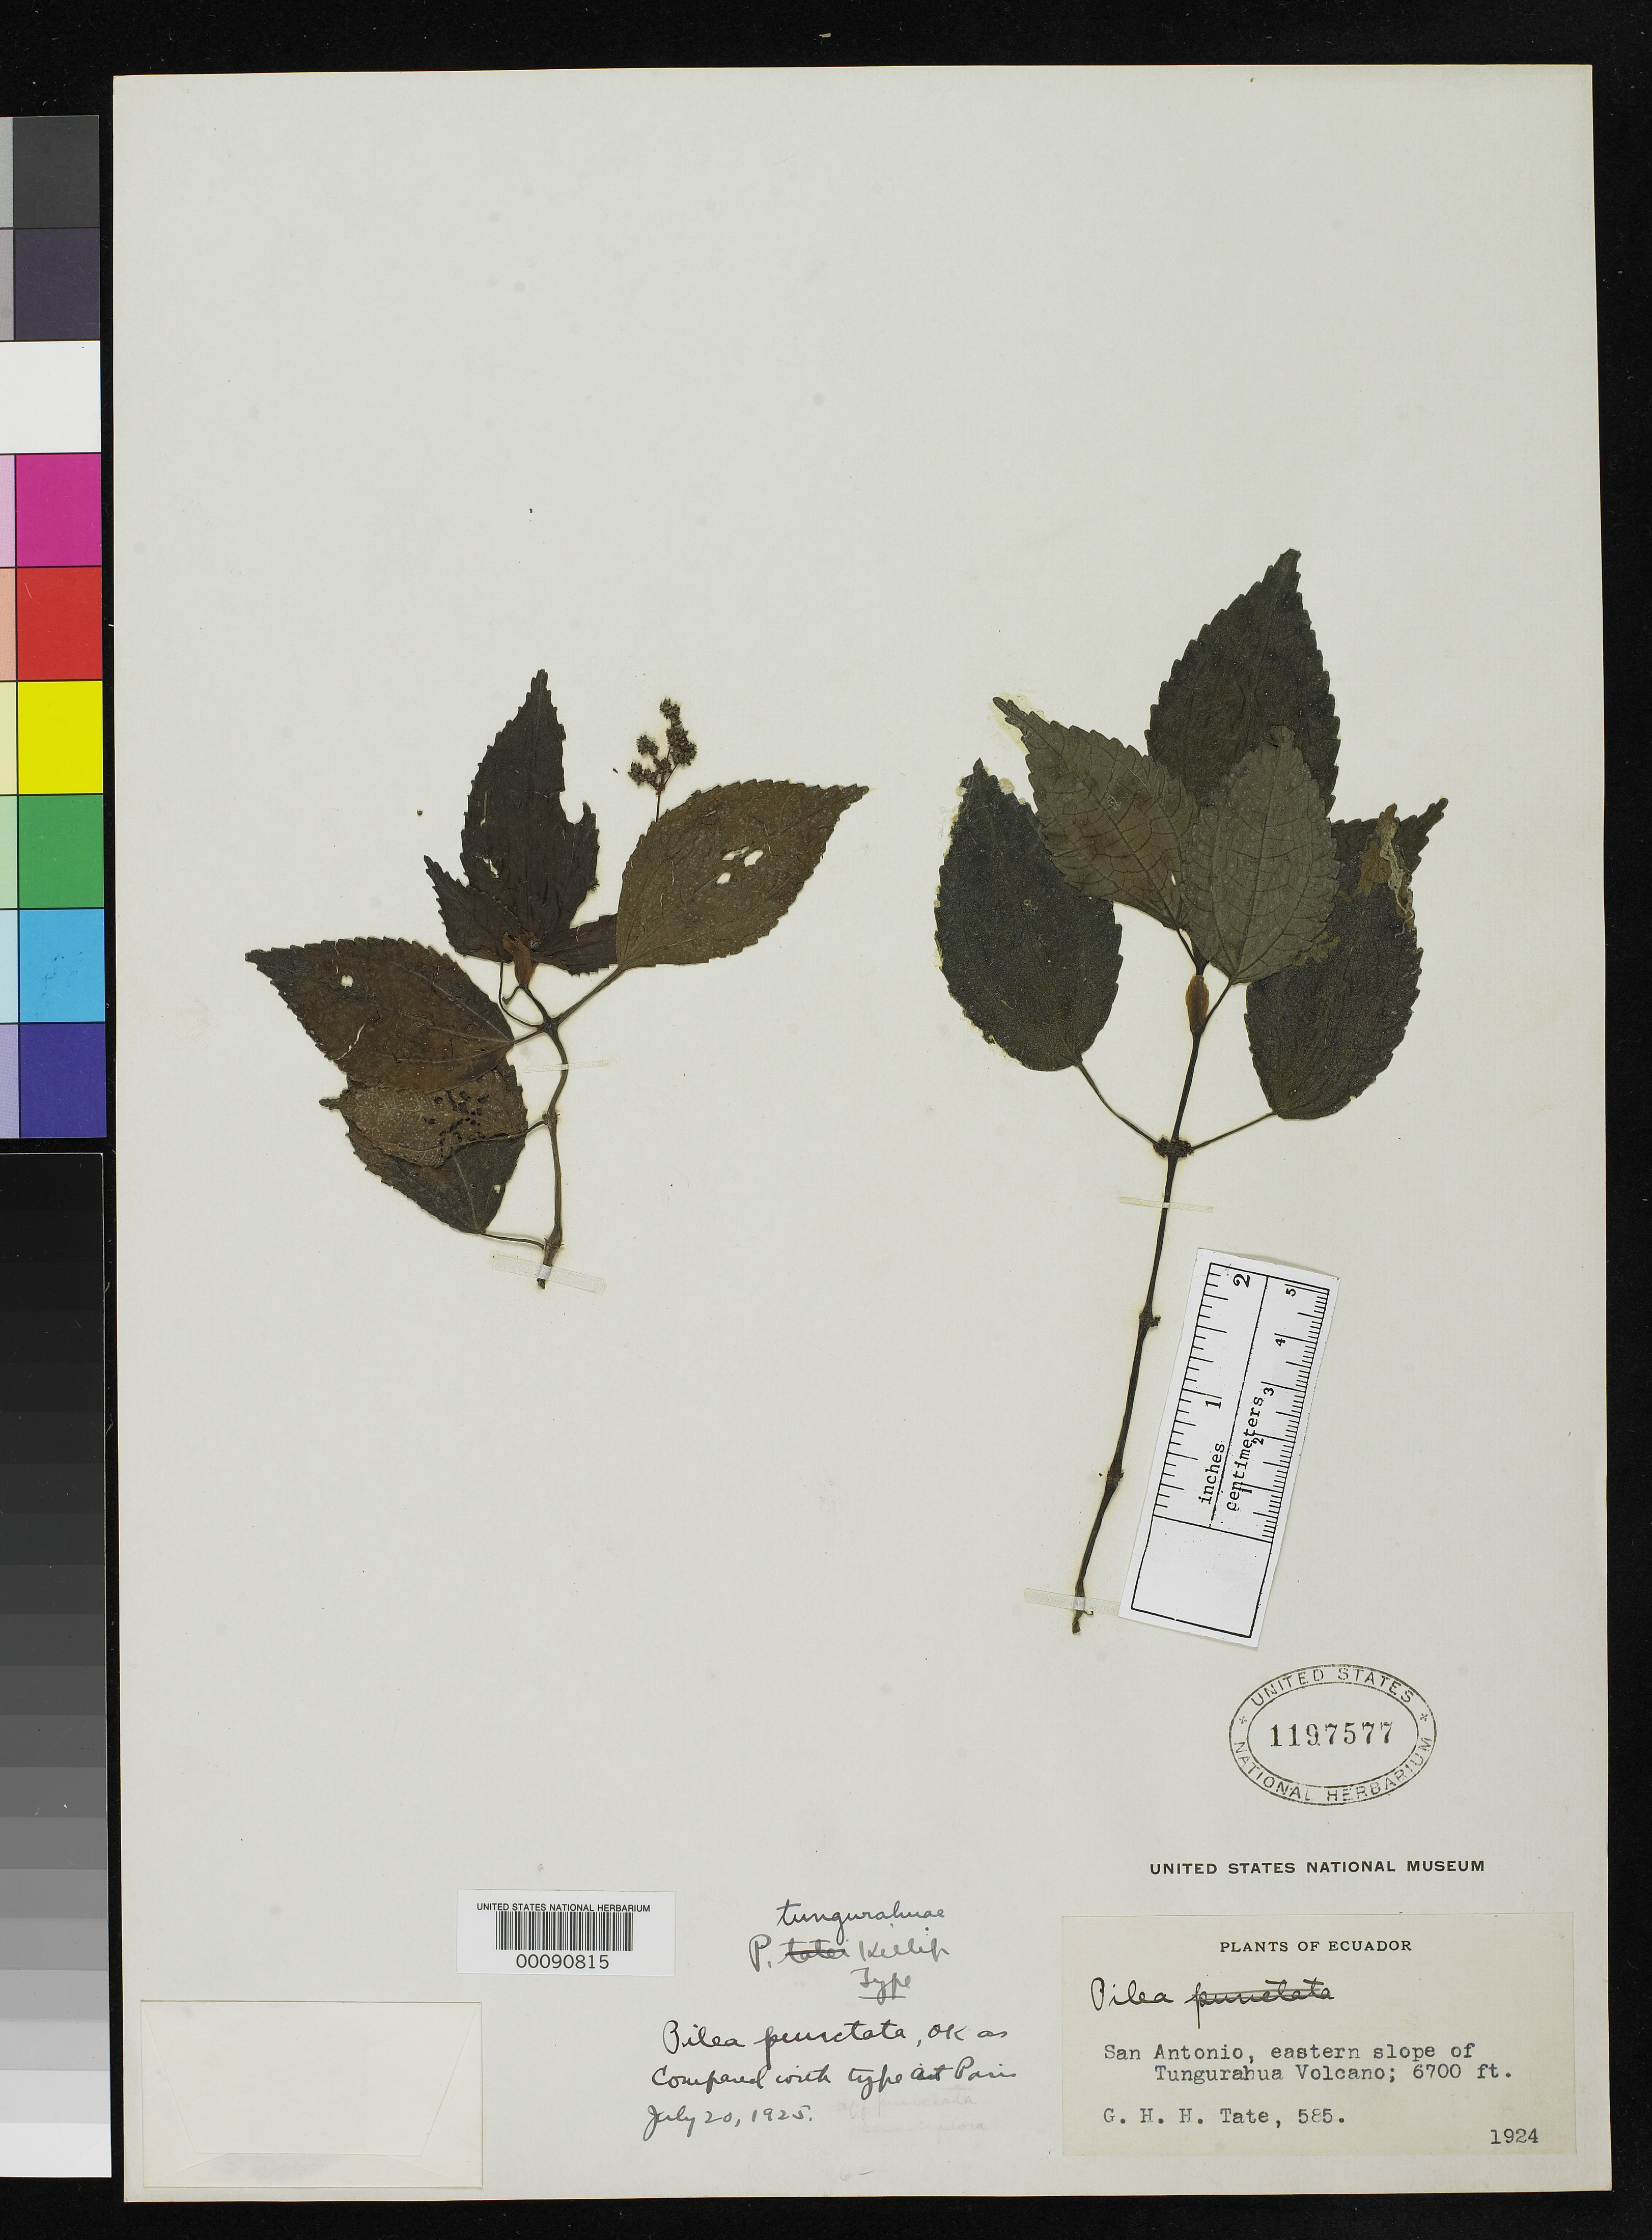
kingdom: Plantae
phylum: Tracheophyta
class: Magnoliopsida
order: Rosales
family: Urticaceae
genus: Pilea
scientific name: Pilea tungurahuae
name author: Killip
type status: Holotype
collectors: G. H. H.Tate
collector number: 585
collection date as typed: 1924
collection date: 1924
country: Ecuador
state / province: Tungurahua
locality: San Antonia, E slope of Volcan Tungurahua.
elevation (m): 2042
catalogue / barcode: US 1197577